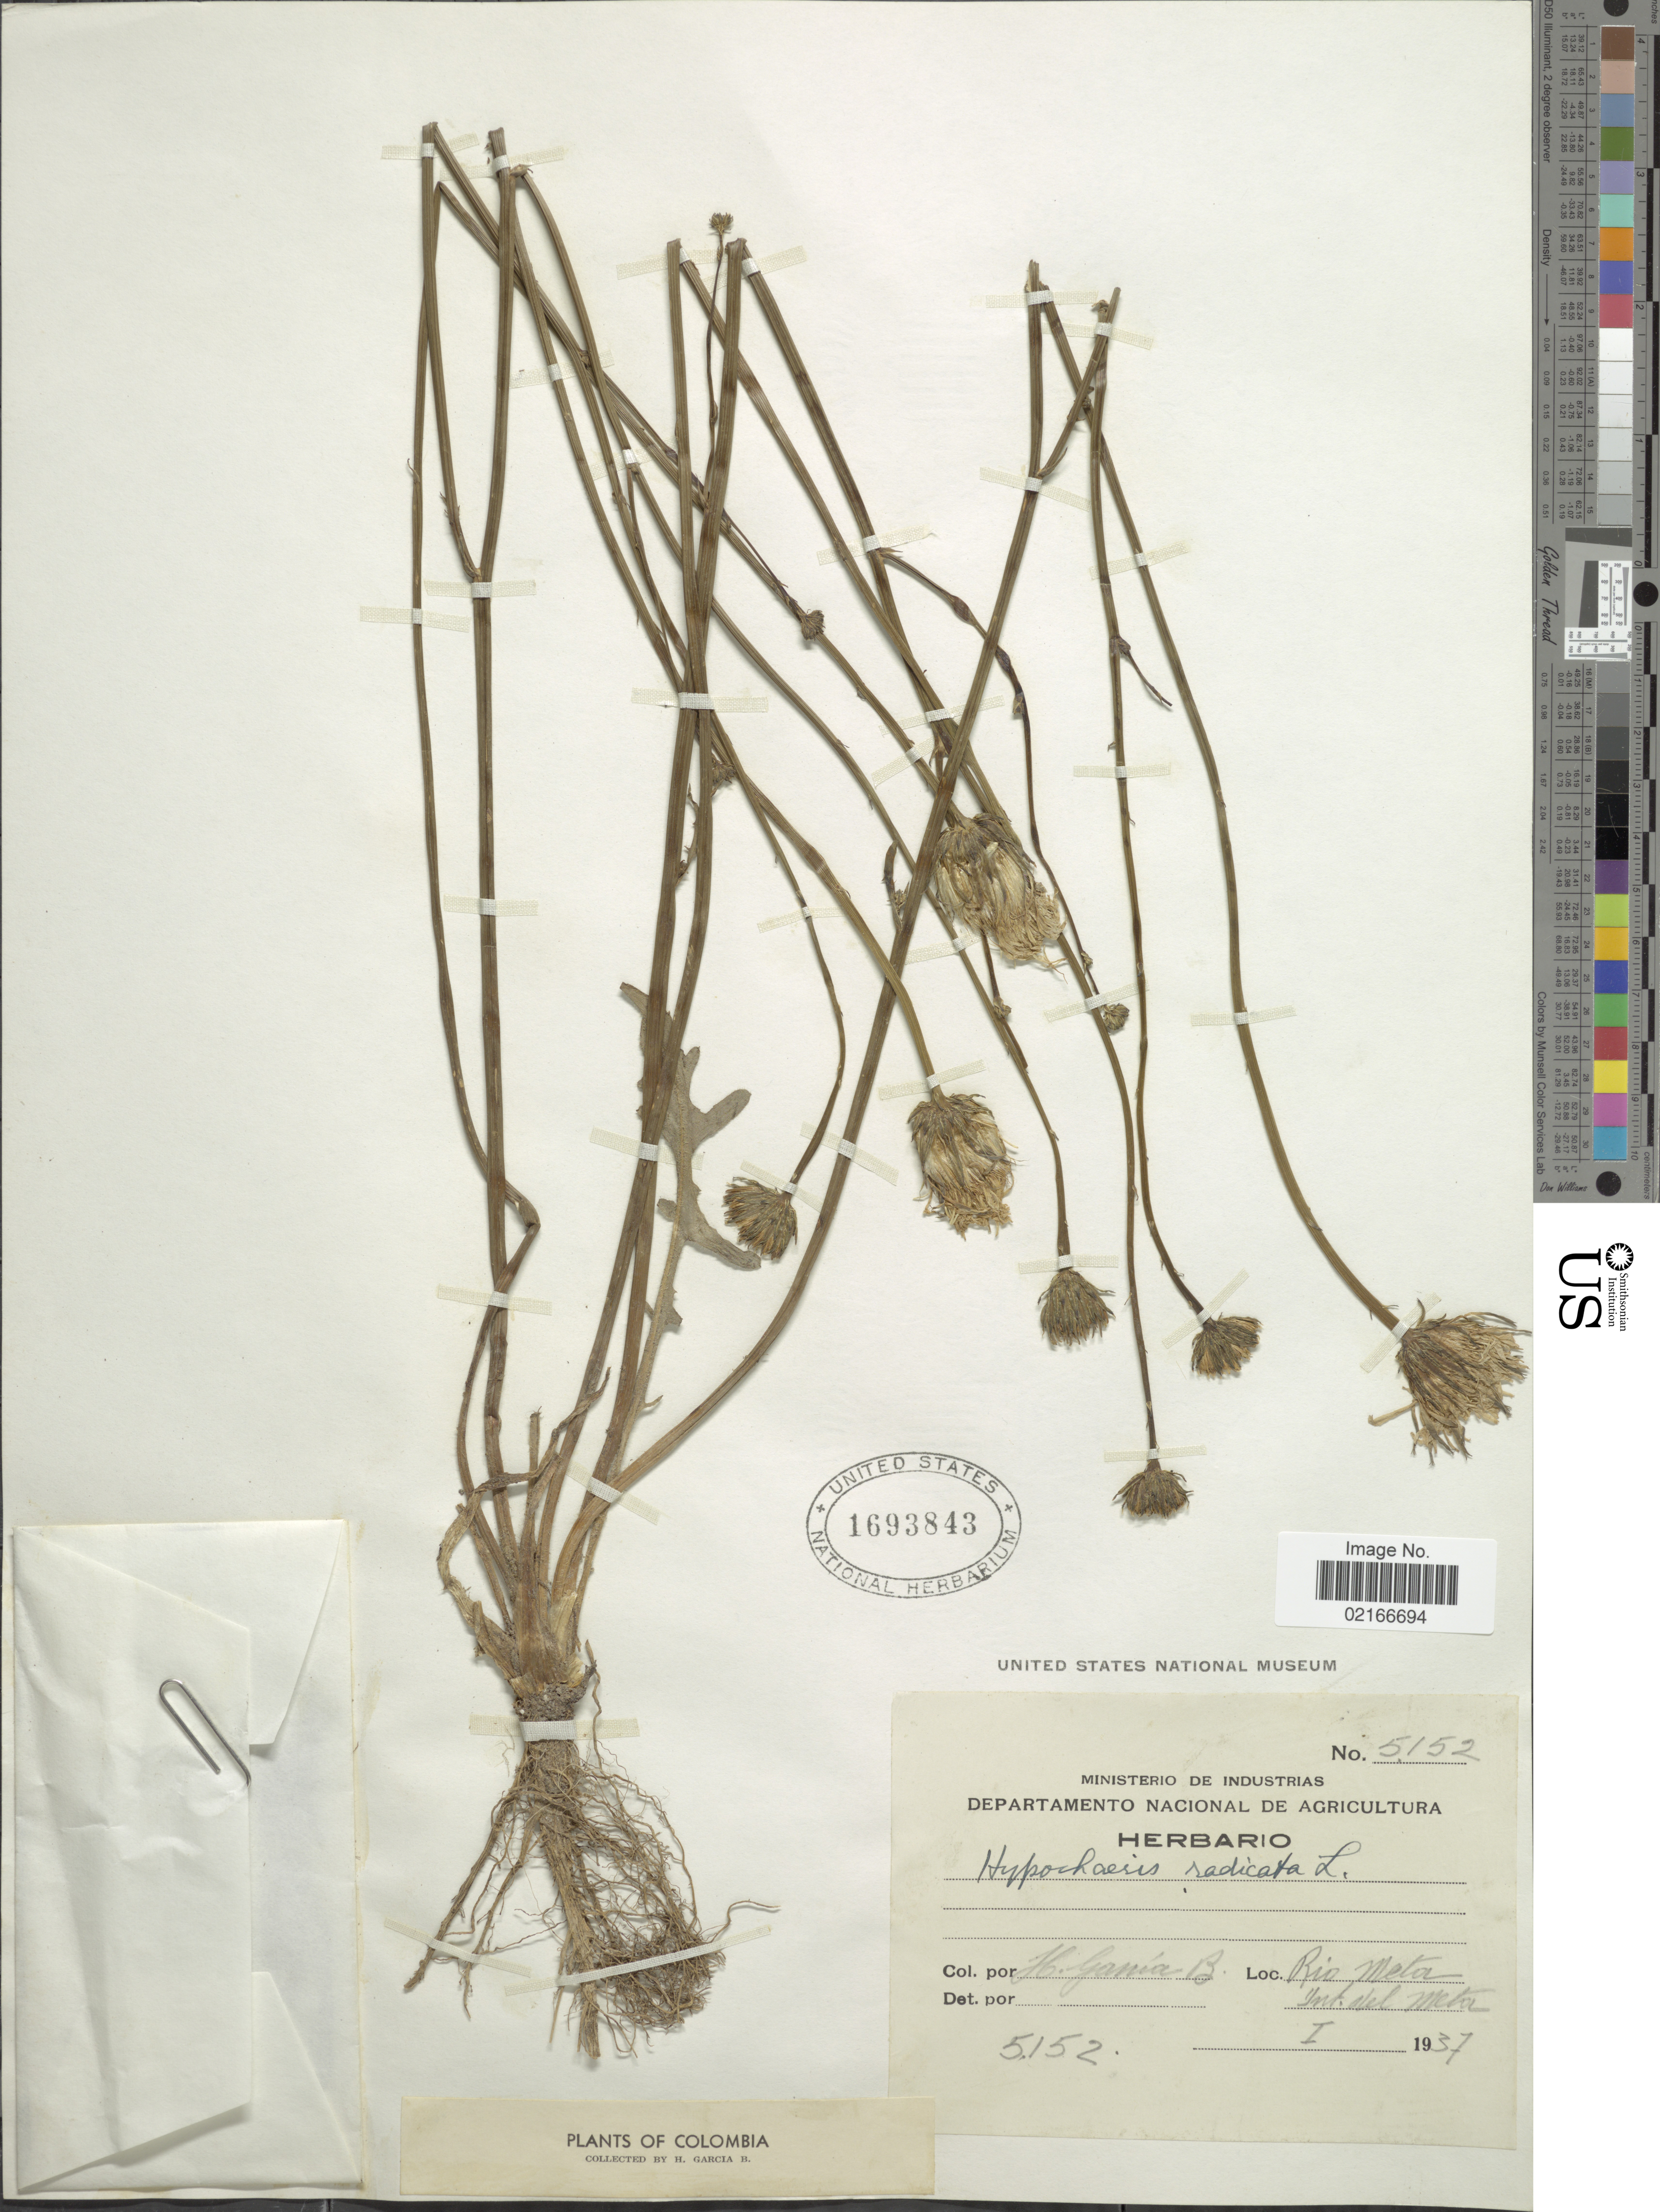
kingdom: Plantae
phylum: Tracheophyta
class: Magnoliopsida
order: Asterales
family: Asteraceae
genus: Hypochaeris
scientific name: Hypochaeris radicata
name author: L.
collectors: H. García Barriga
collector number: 5152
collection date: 1937-01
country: Colombia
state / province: Meta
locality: Rio Meta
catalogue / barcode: US 1693843